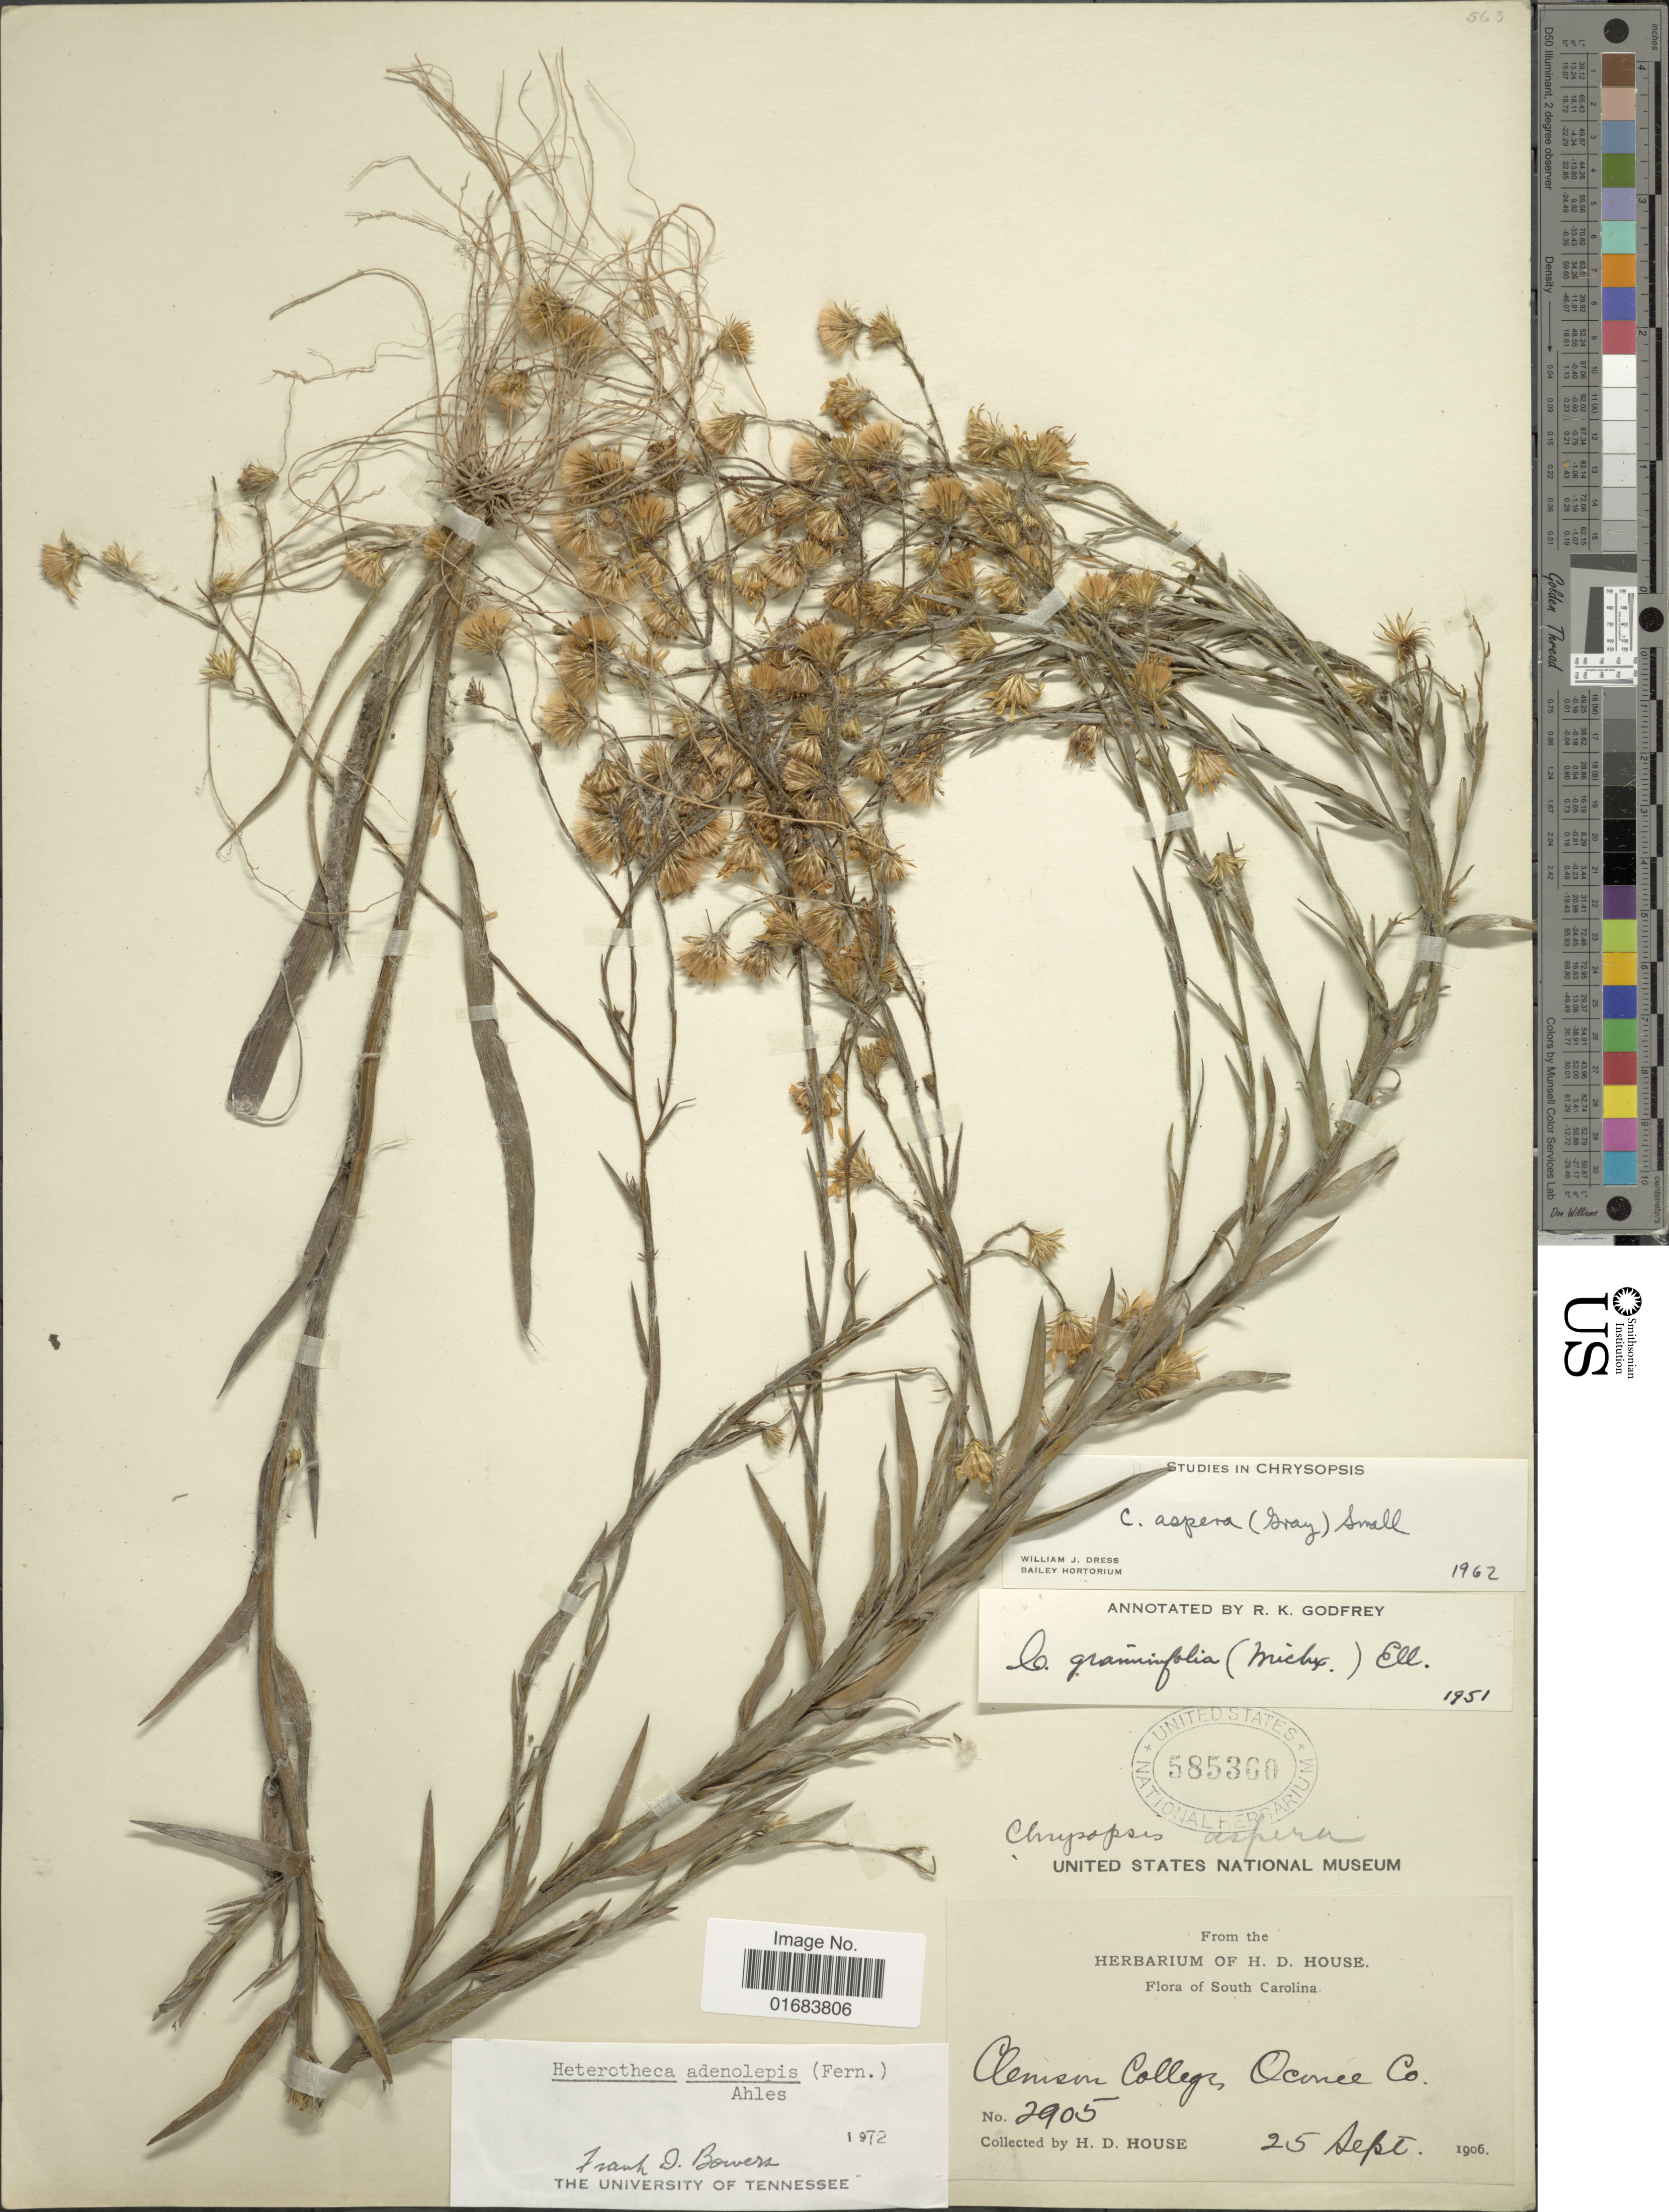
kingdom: Plantae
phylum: Tracheophyta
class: Magnoliopsida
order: Asterales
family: Asteraceae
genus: Pityopsis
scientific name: Pityopsis adenolepis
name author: (Fernald) Semple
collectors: H. D. House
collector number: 2905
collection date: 1906-09-25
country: United States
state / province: South Carolina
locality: Clemson College, Oconee Co.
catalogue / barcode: US 585360